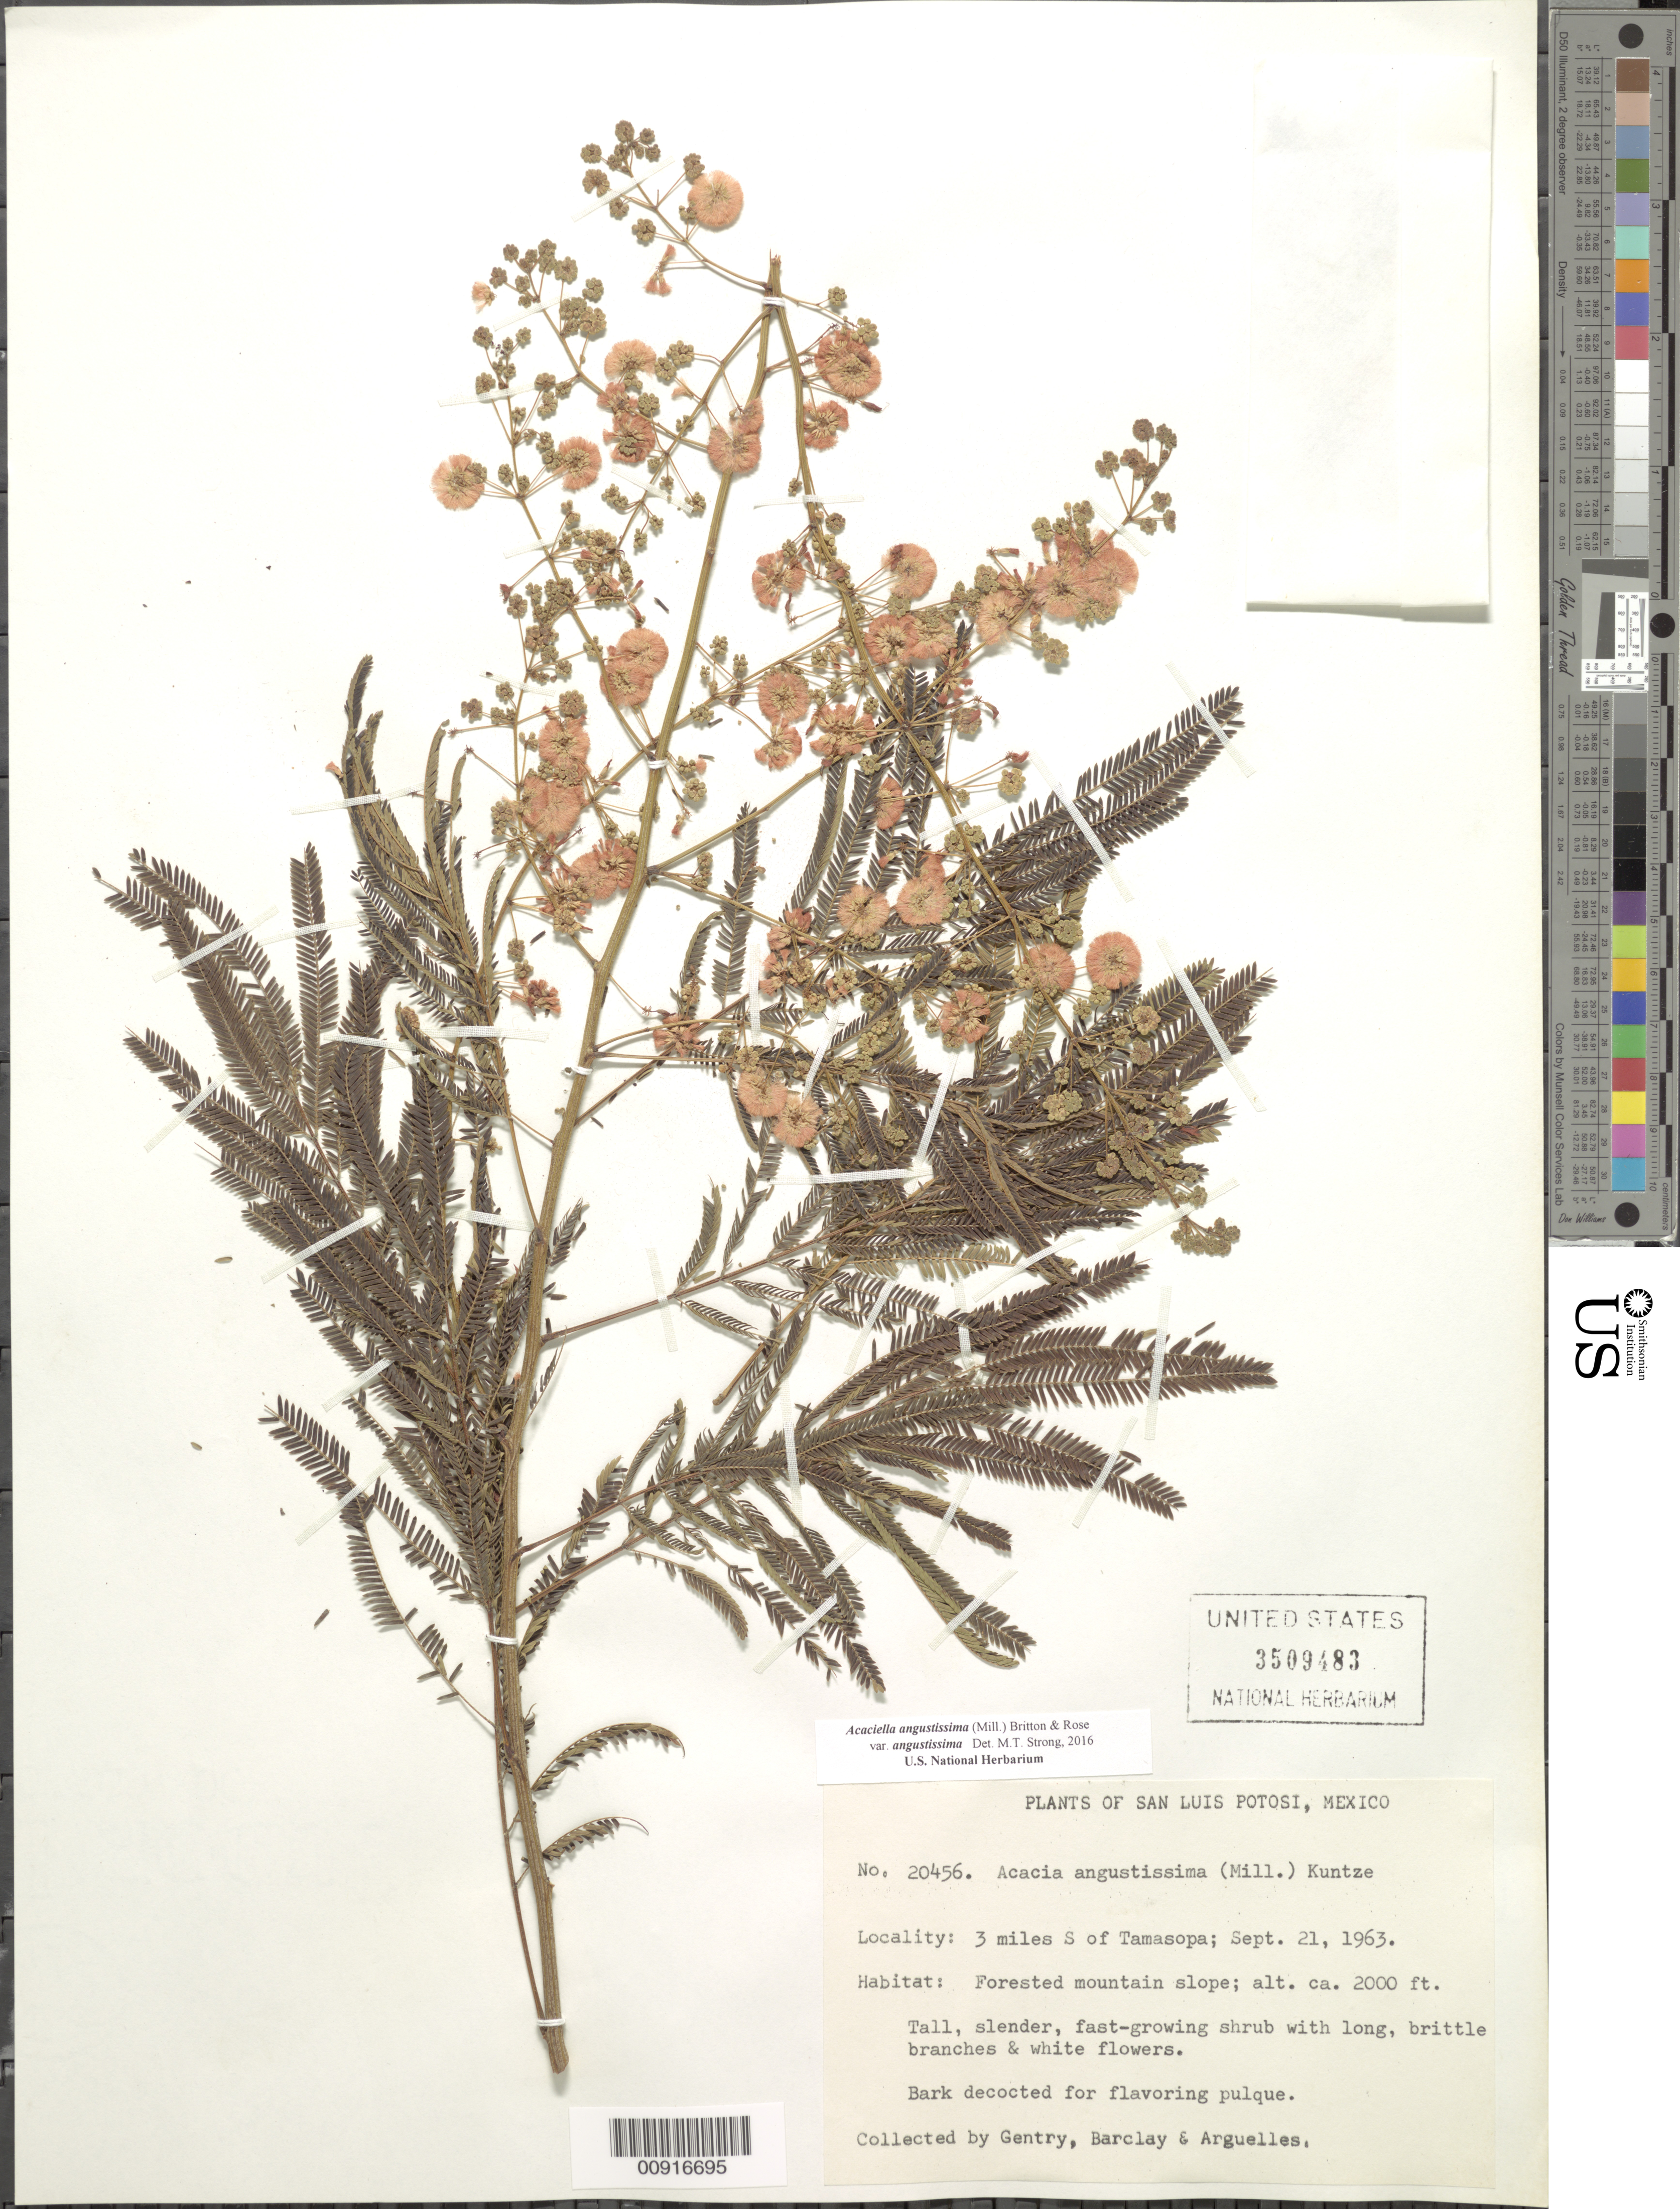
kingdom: Plantae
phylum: Tracheophyta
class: Magnoliopsida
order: Fabales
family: Fabaceae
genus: Acaciella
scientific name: Acaciella angustissima var. angustissima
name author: (Mill.) Britton & Rose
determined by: Strong, M. T., (US), Smithsonian Institution - National Museum of Natural History (UNITED STATES)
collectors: Gentry, --, -- Barclay & Arguelles, --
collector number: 20456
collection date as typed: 21 Sep 1963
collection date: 1963-09-21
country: Mexico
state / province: San Luis Potosí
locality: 3 miles S of Tamasopa.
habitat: Forested mountain slope.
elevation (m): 610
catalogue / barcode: US 3509483